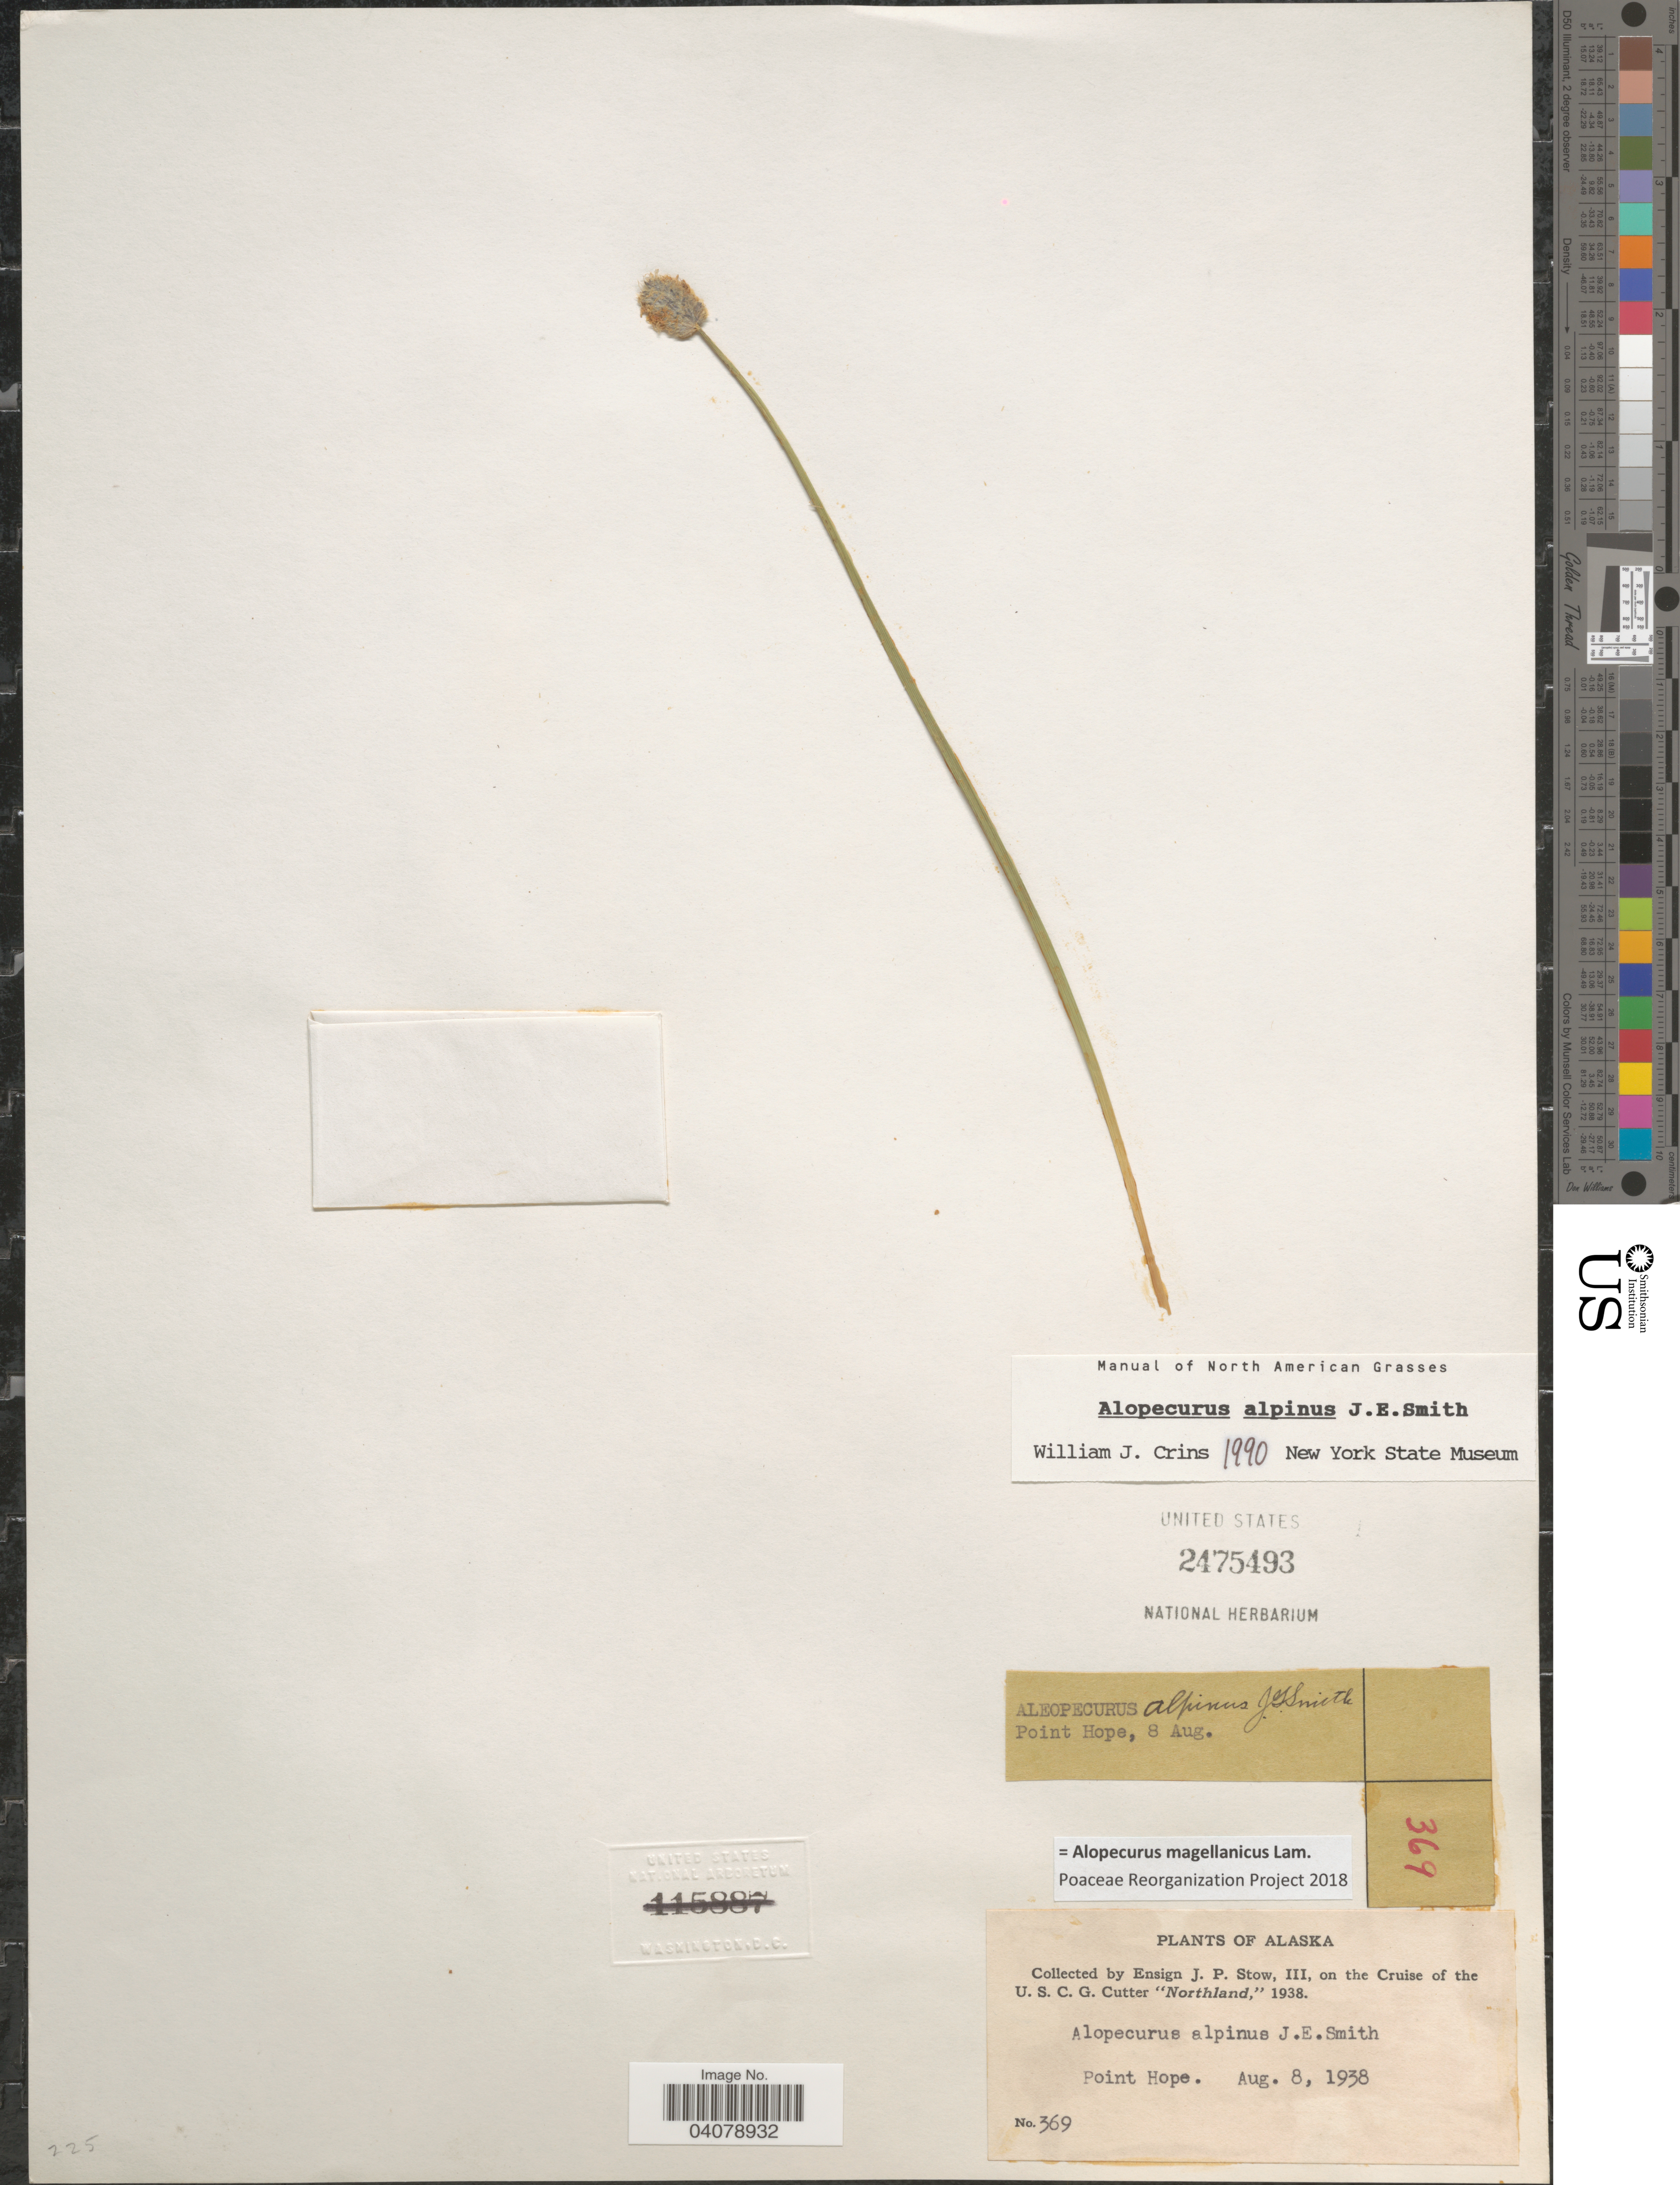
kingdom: Plantae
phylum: Tracheophyta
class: Liliopsida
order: Poales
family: Poaceae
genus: Alopecurus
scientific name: Alopecurus magellanicus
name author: Lam.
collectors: J. Stow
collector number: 369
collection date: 1938-08-08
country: United States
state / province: Alaska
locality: Point Hope.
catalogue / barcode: US 2475493